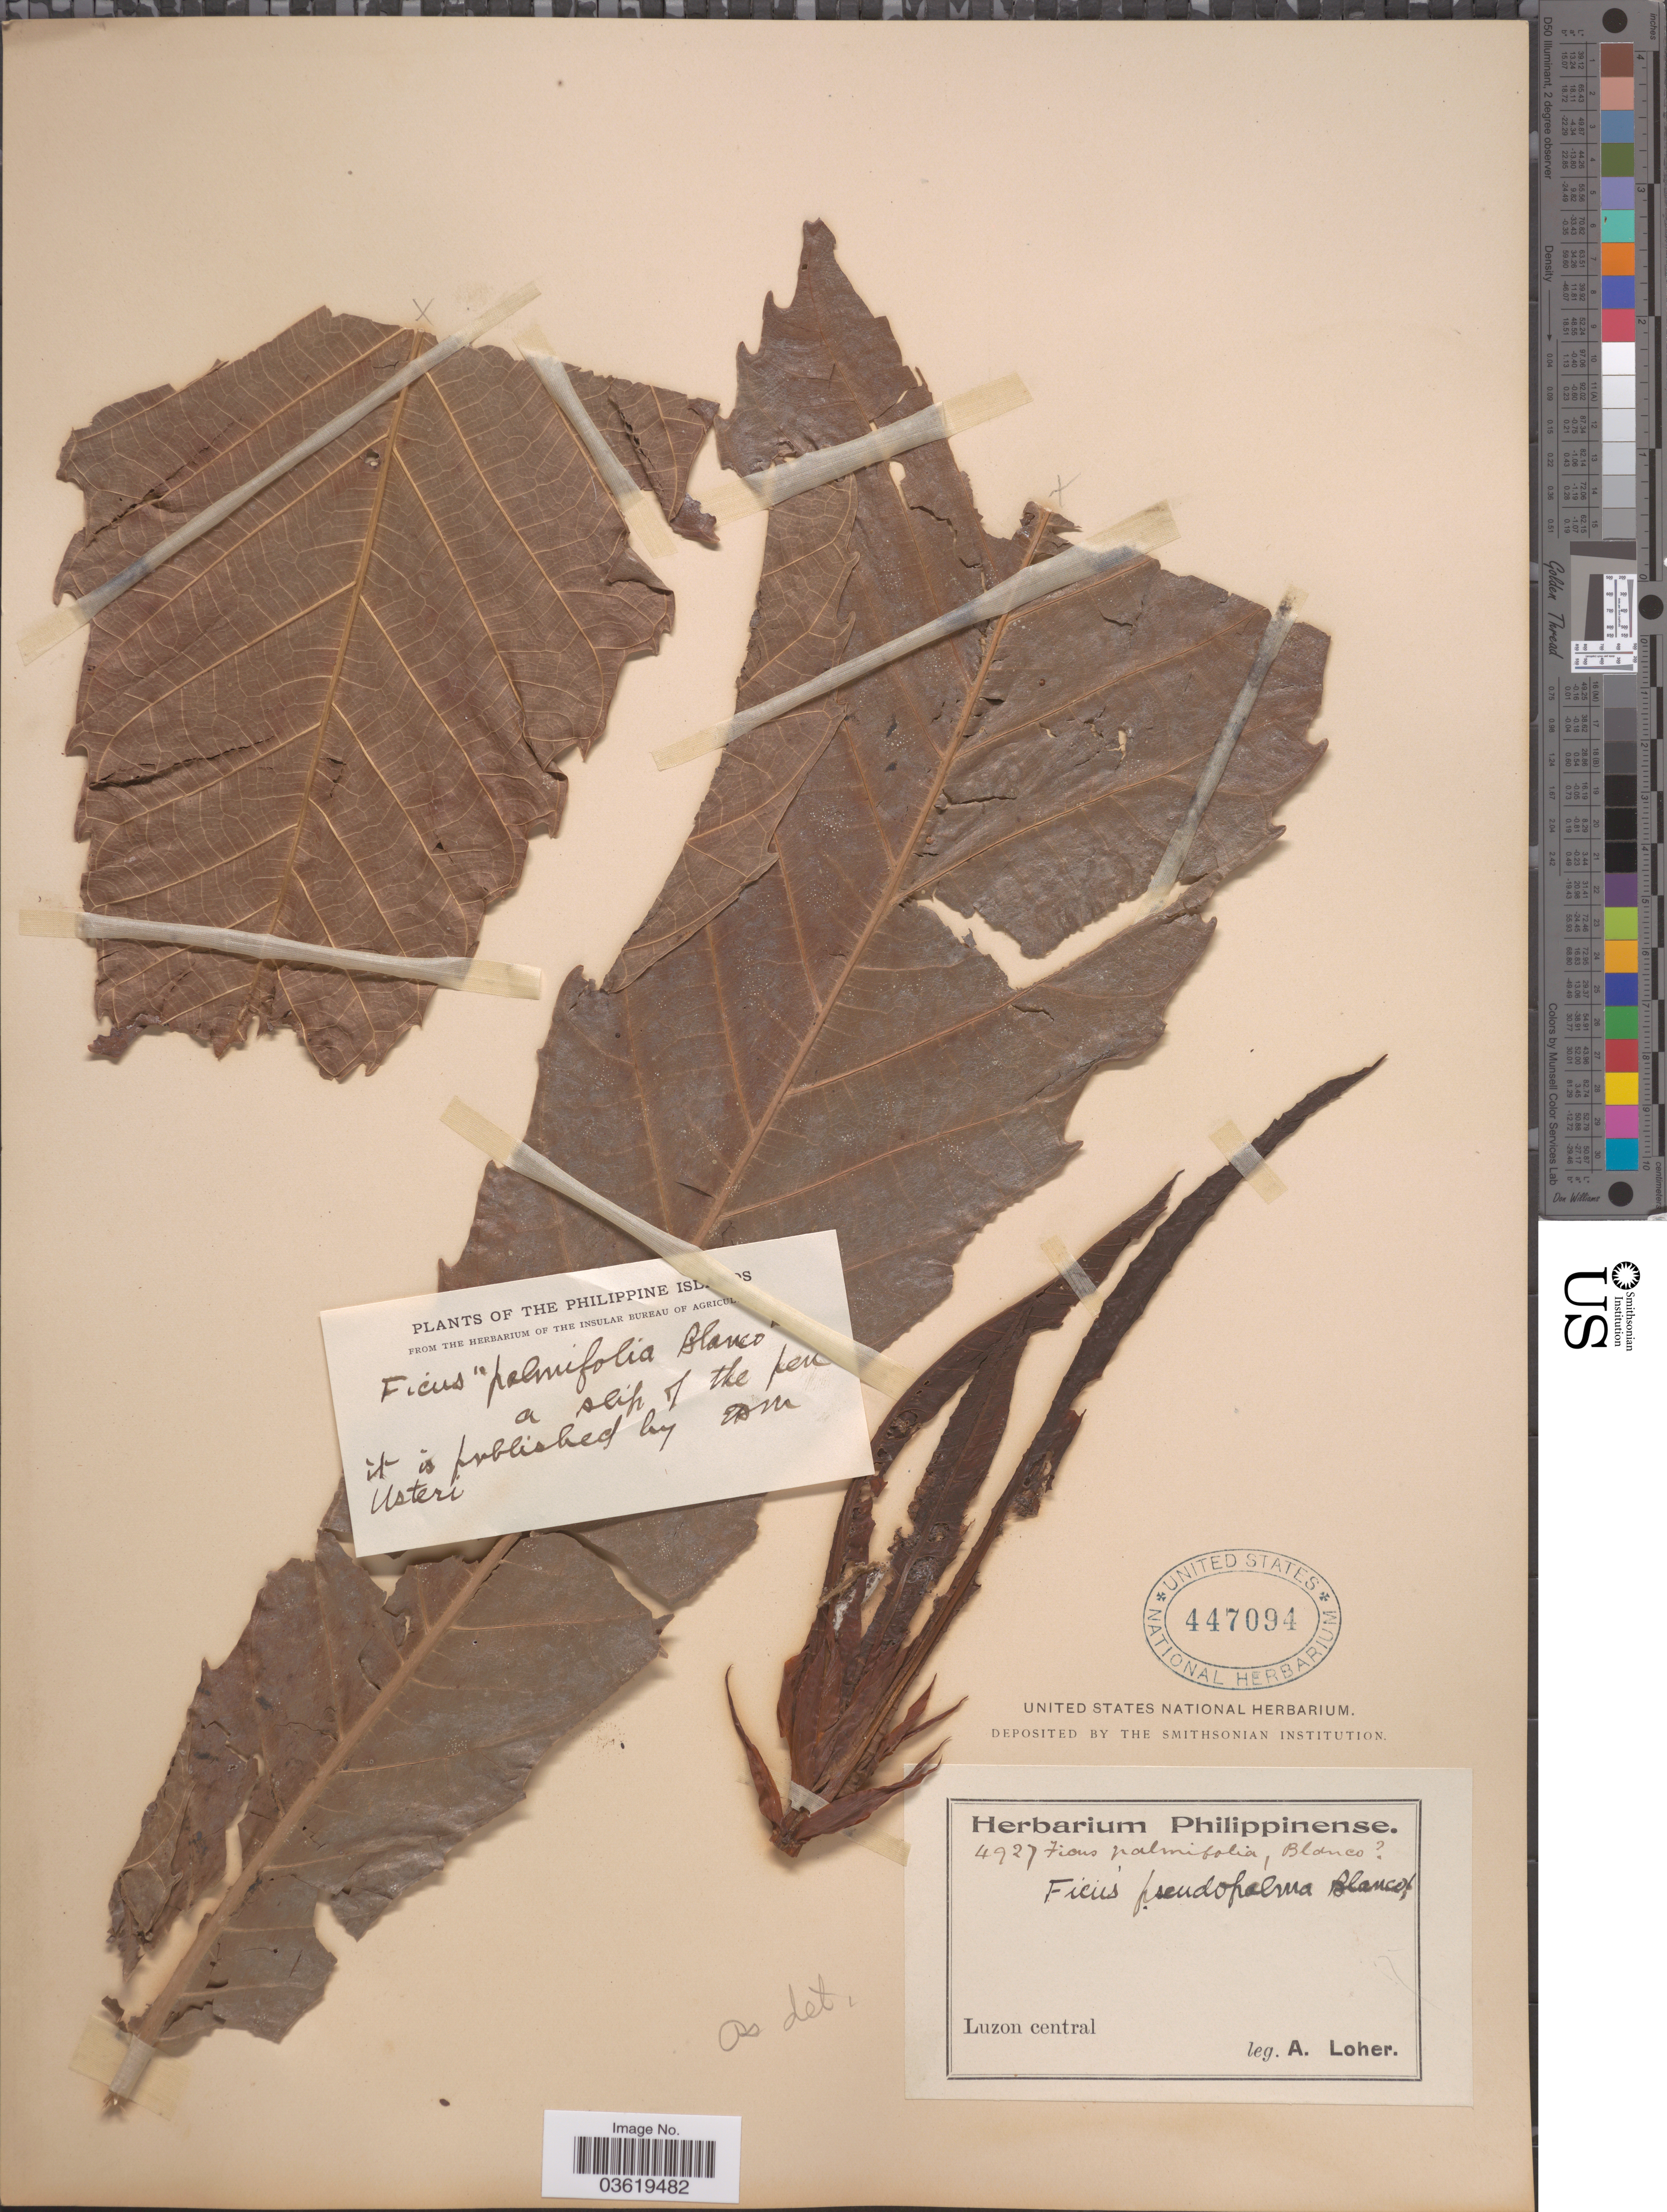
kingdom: Plantae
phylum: Tracheophyta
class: Magnoliopsida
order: Rosales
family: Moraceae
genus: Ficus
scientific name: Ficus pseudopalma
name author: Blanco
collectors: A. Loher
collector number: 4927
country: Philippines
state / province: Central Luzon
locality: Luzon central.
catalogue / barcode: US 447094